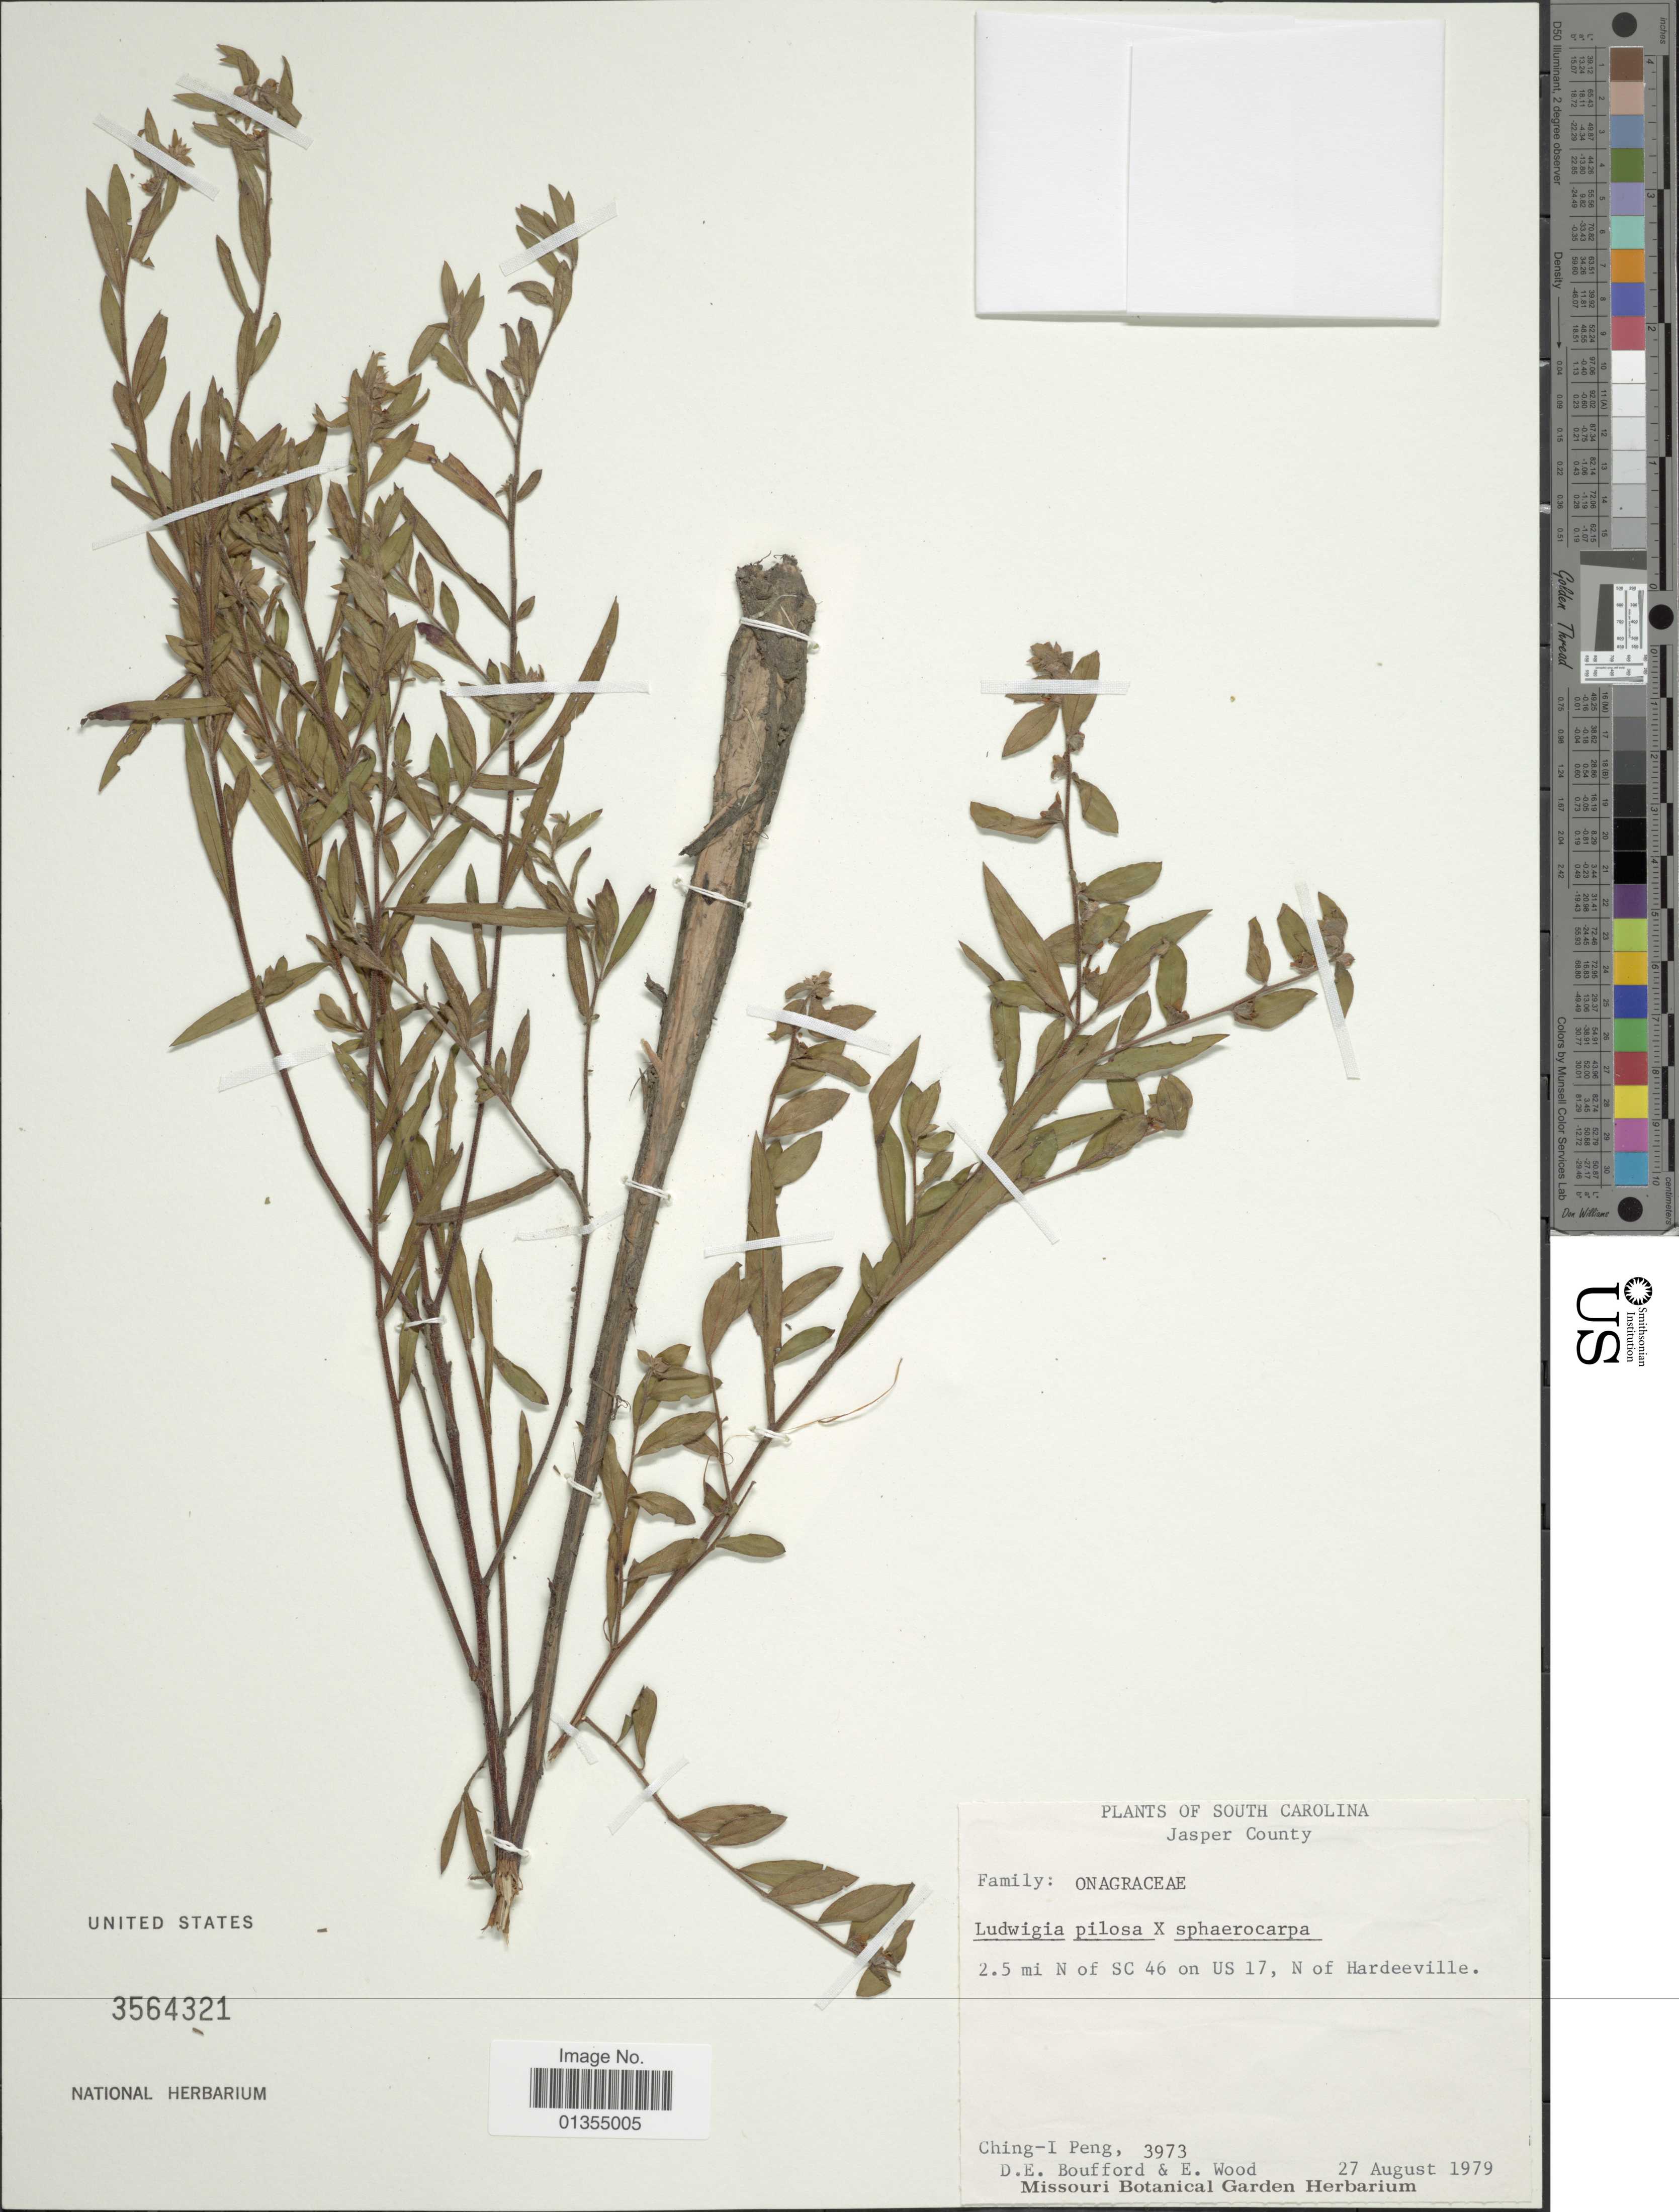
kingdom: Plantae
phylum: Tracheophyta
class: Magnoliopsida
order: Myrtales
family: Onagraceae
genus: Ludwigia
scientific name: Ludwigia pilosa x L. sphaerocarpa Elliott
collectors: C.-I Peng, D. E. Boufford & E. Wood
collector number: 3973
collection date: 1979-08-27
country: United States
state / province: South Carolina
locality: Jasper County, 2.5 mi N of SC 46 on US 17, N of Hardeeville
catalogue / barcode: US 3564321